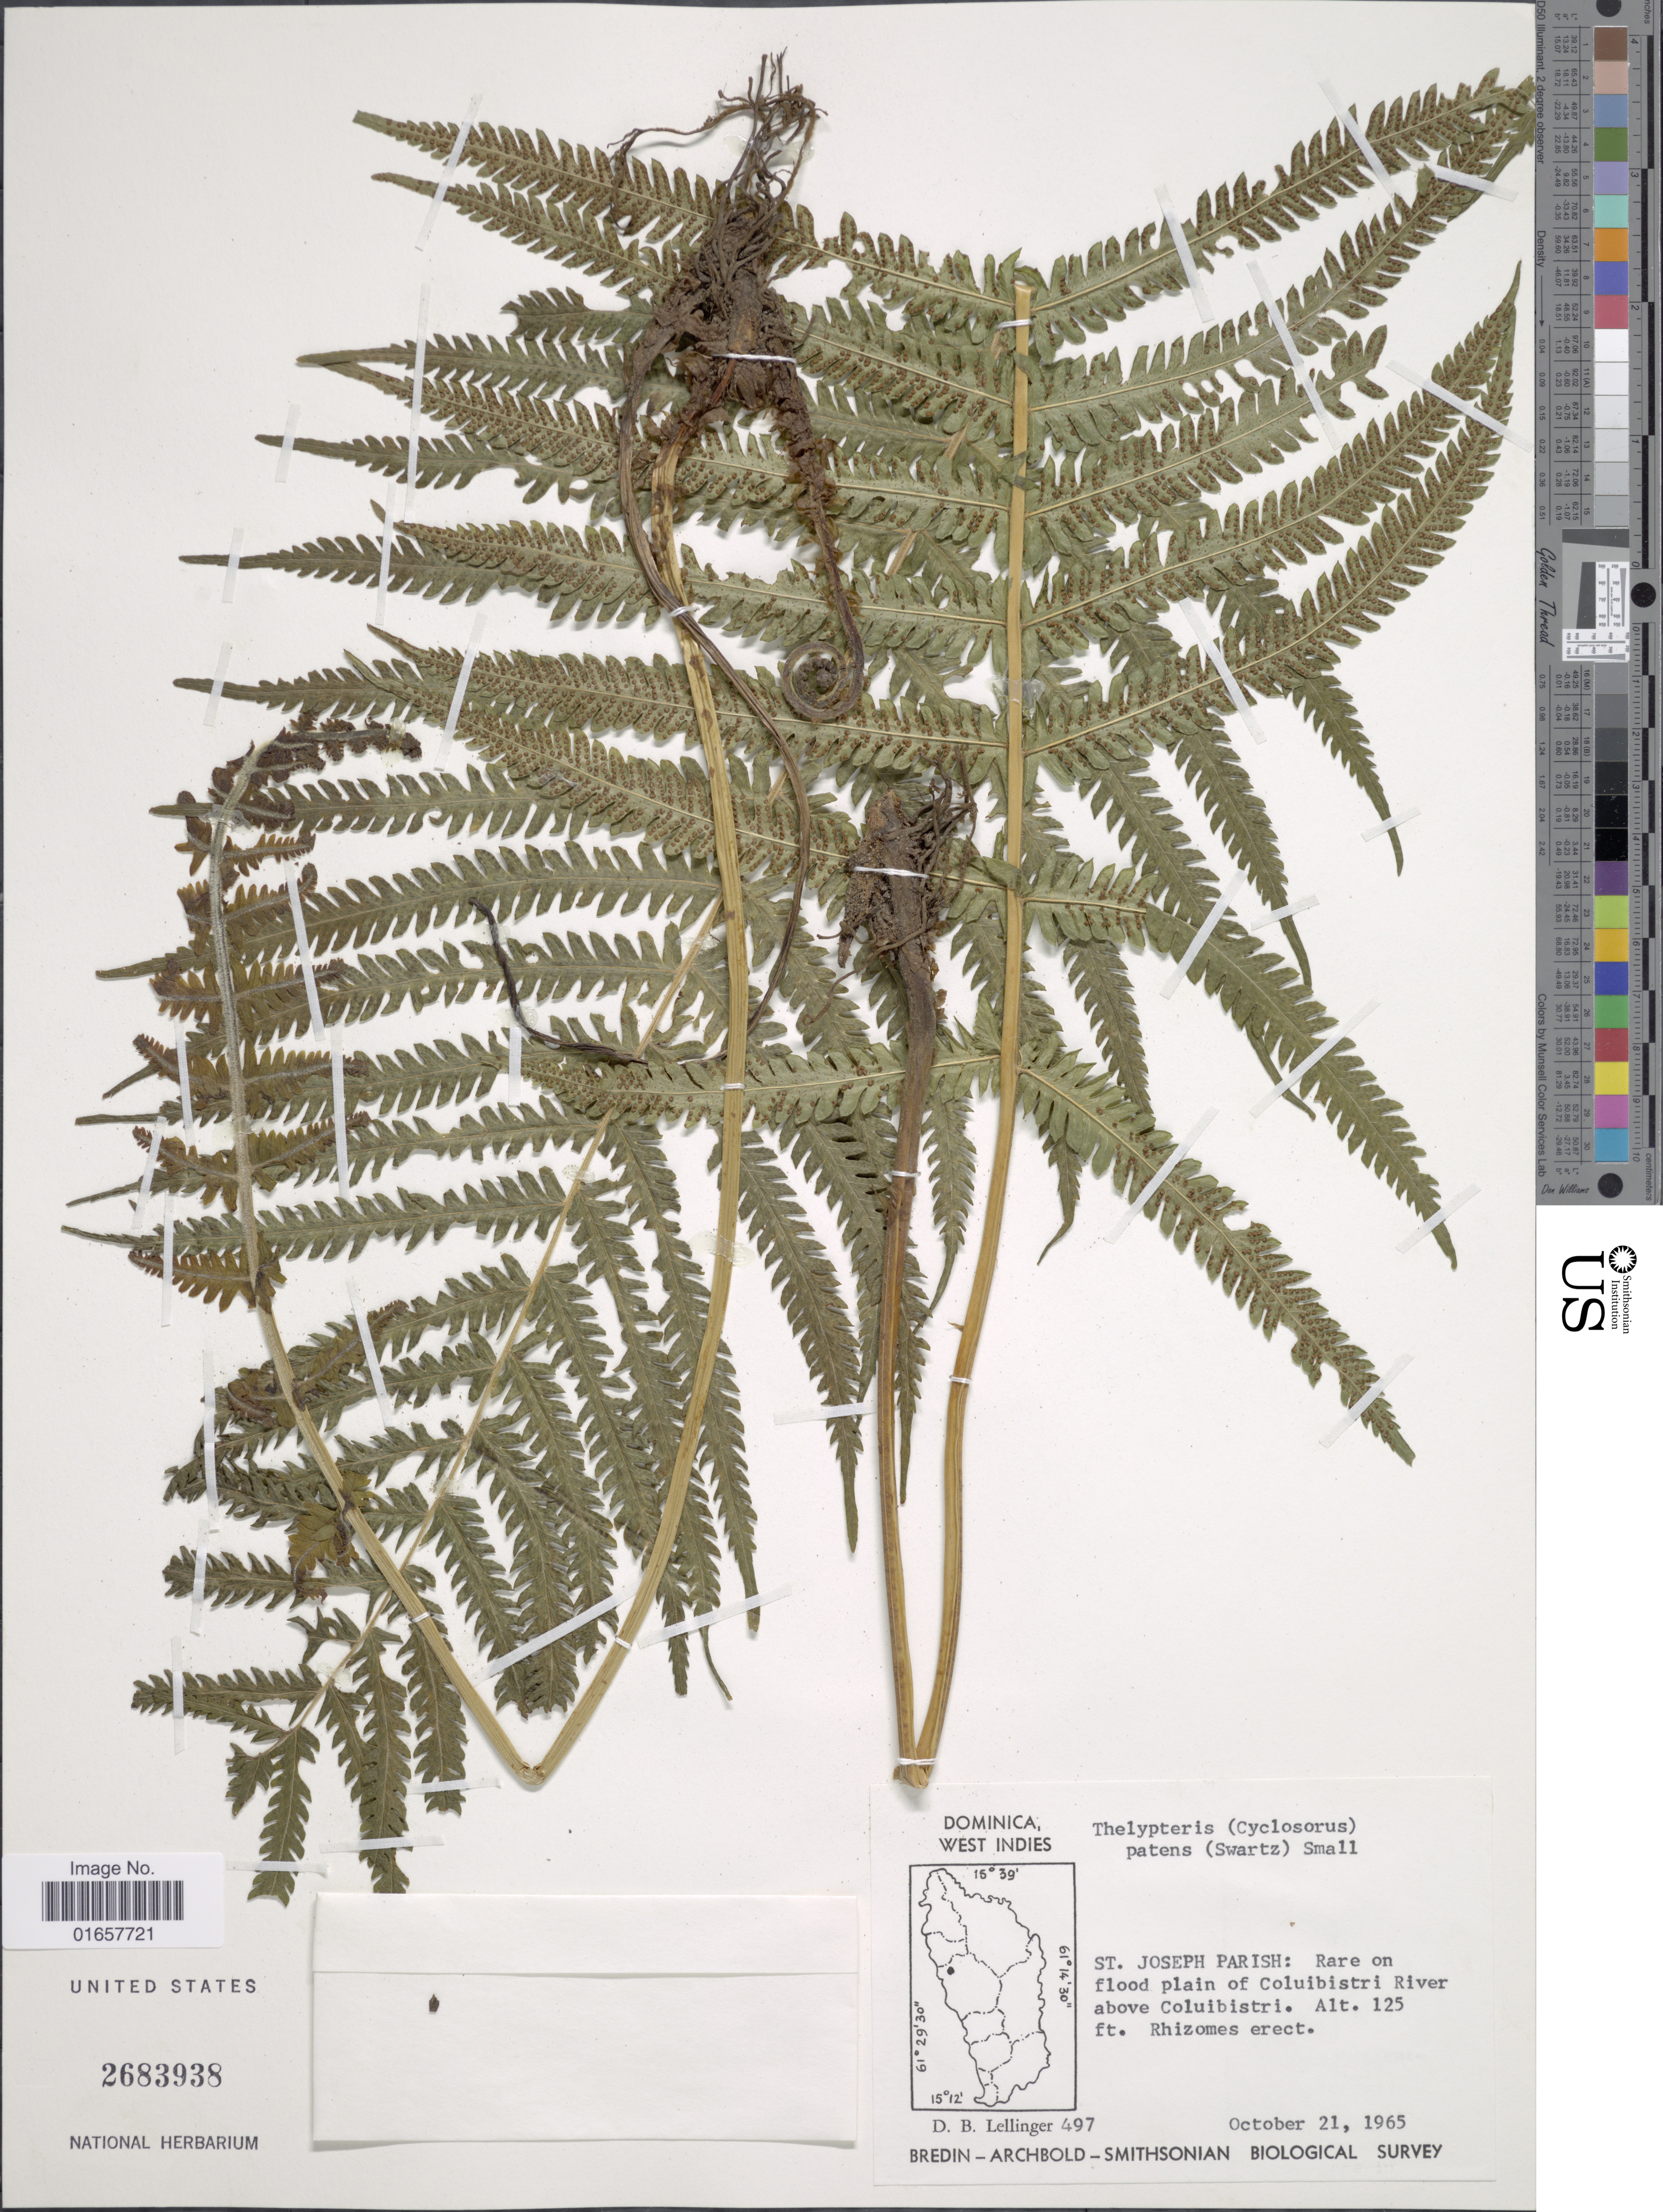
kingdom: Plantae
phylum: Tracheophyta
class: Polypodiopsida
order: Polypodiales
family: Thelypteridaceae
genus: Christella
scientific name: Christella dentata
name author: (Forssk.) Brownsey & Jermy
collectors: D. B. Lellinger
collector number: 497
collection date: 1965-10-21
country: Dominica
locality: Dominica, West Indies, St. George Parish: Rare on flood plain of Coluibistri River above Coluibistri. Rhizomes erect.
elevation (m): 38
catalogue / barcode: US 2683938